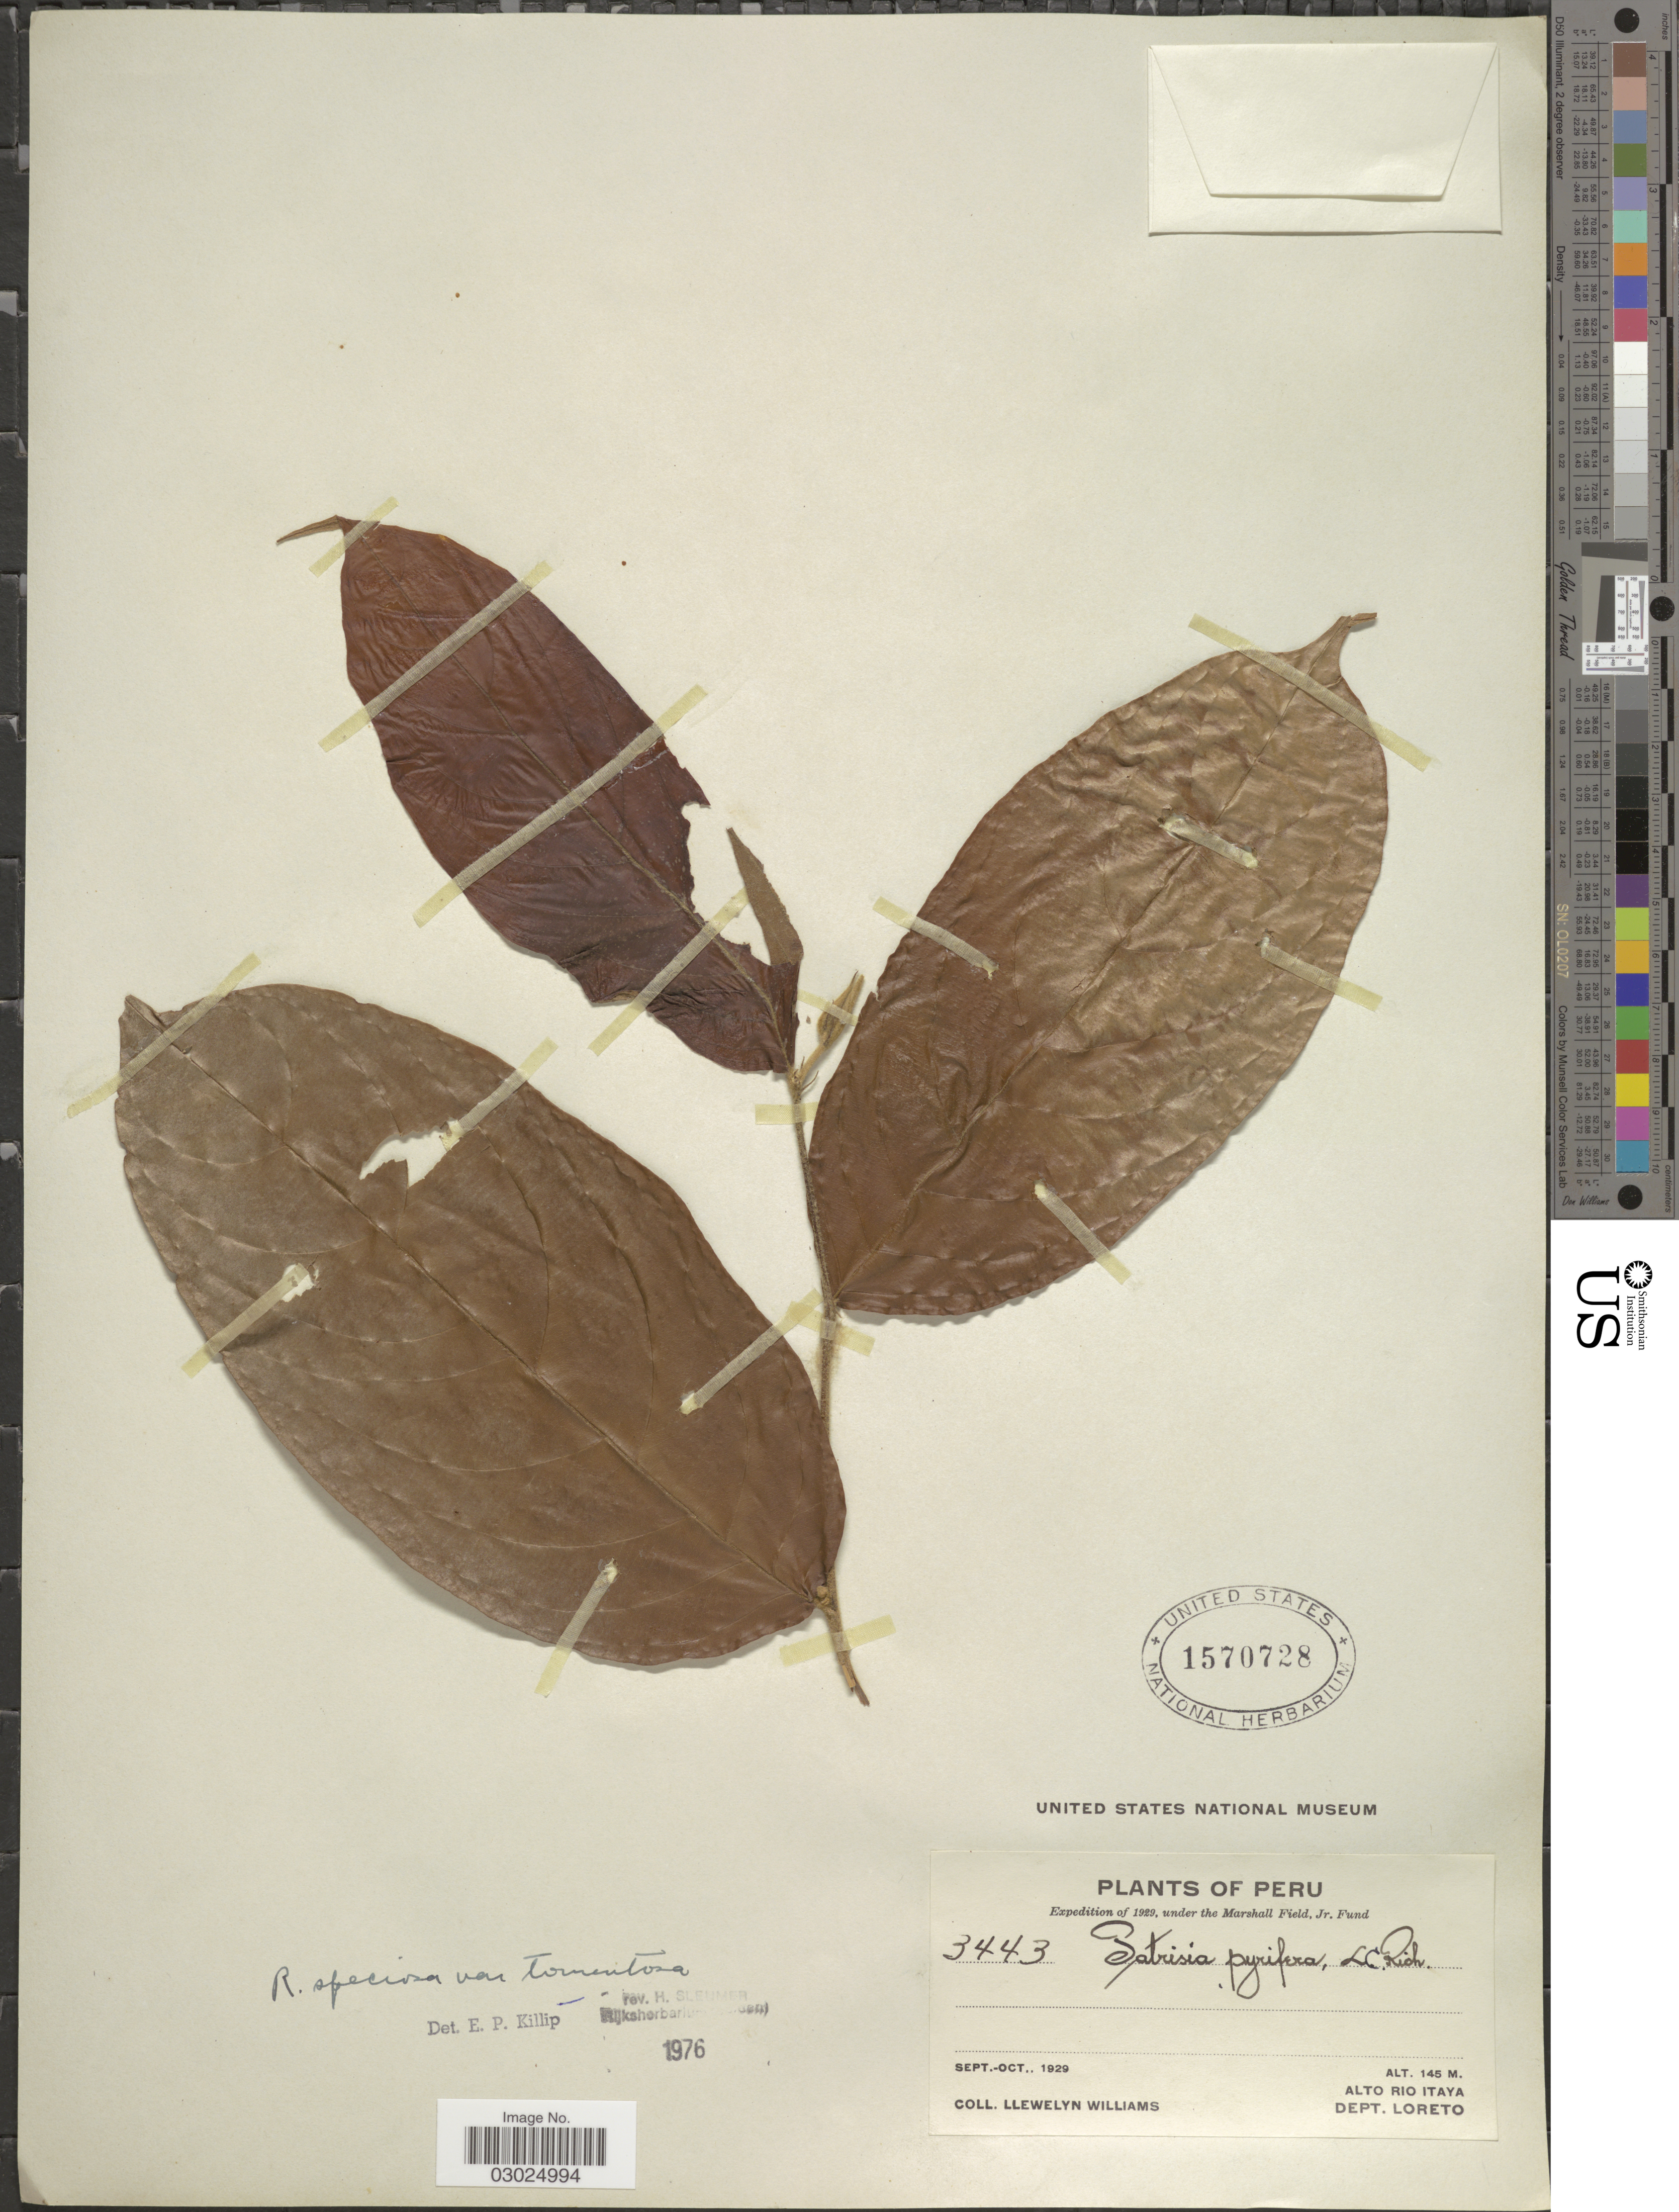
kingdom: Plantae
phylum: Tracheophyta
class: Magnoliopsida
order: Malpighiales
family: Salicaceae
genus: Ryania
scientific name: Ryania speciosa var. tomentosa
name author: (Miq.) Monach.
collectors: Ll. Williams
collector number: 3443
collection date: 1929-09/1929-10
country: Peru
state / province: Loreto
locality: Alto Rio Itaya. Dept. Loreto.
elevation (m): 145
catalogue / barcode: US 1570728